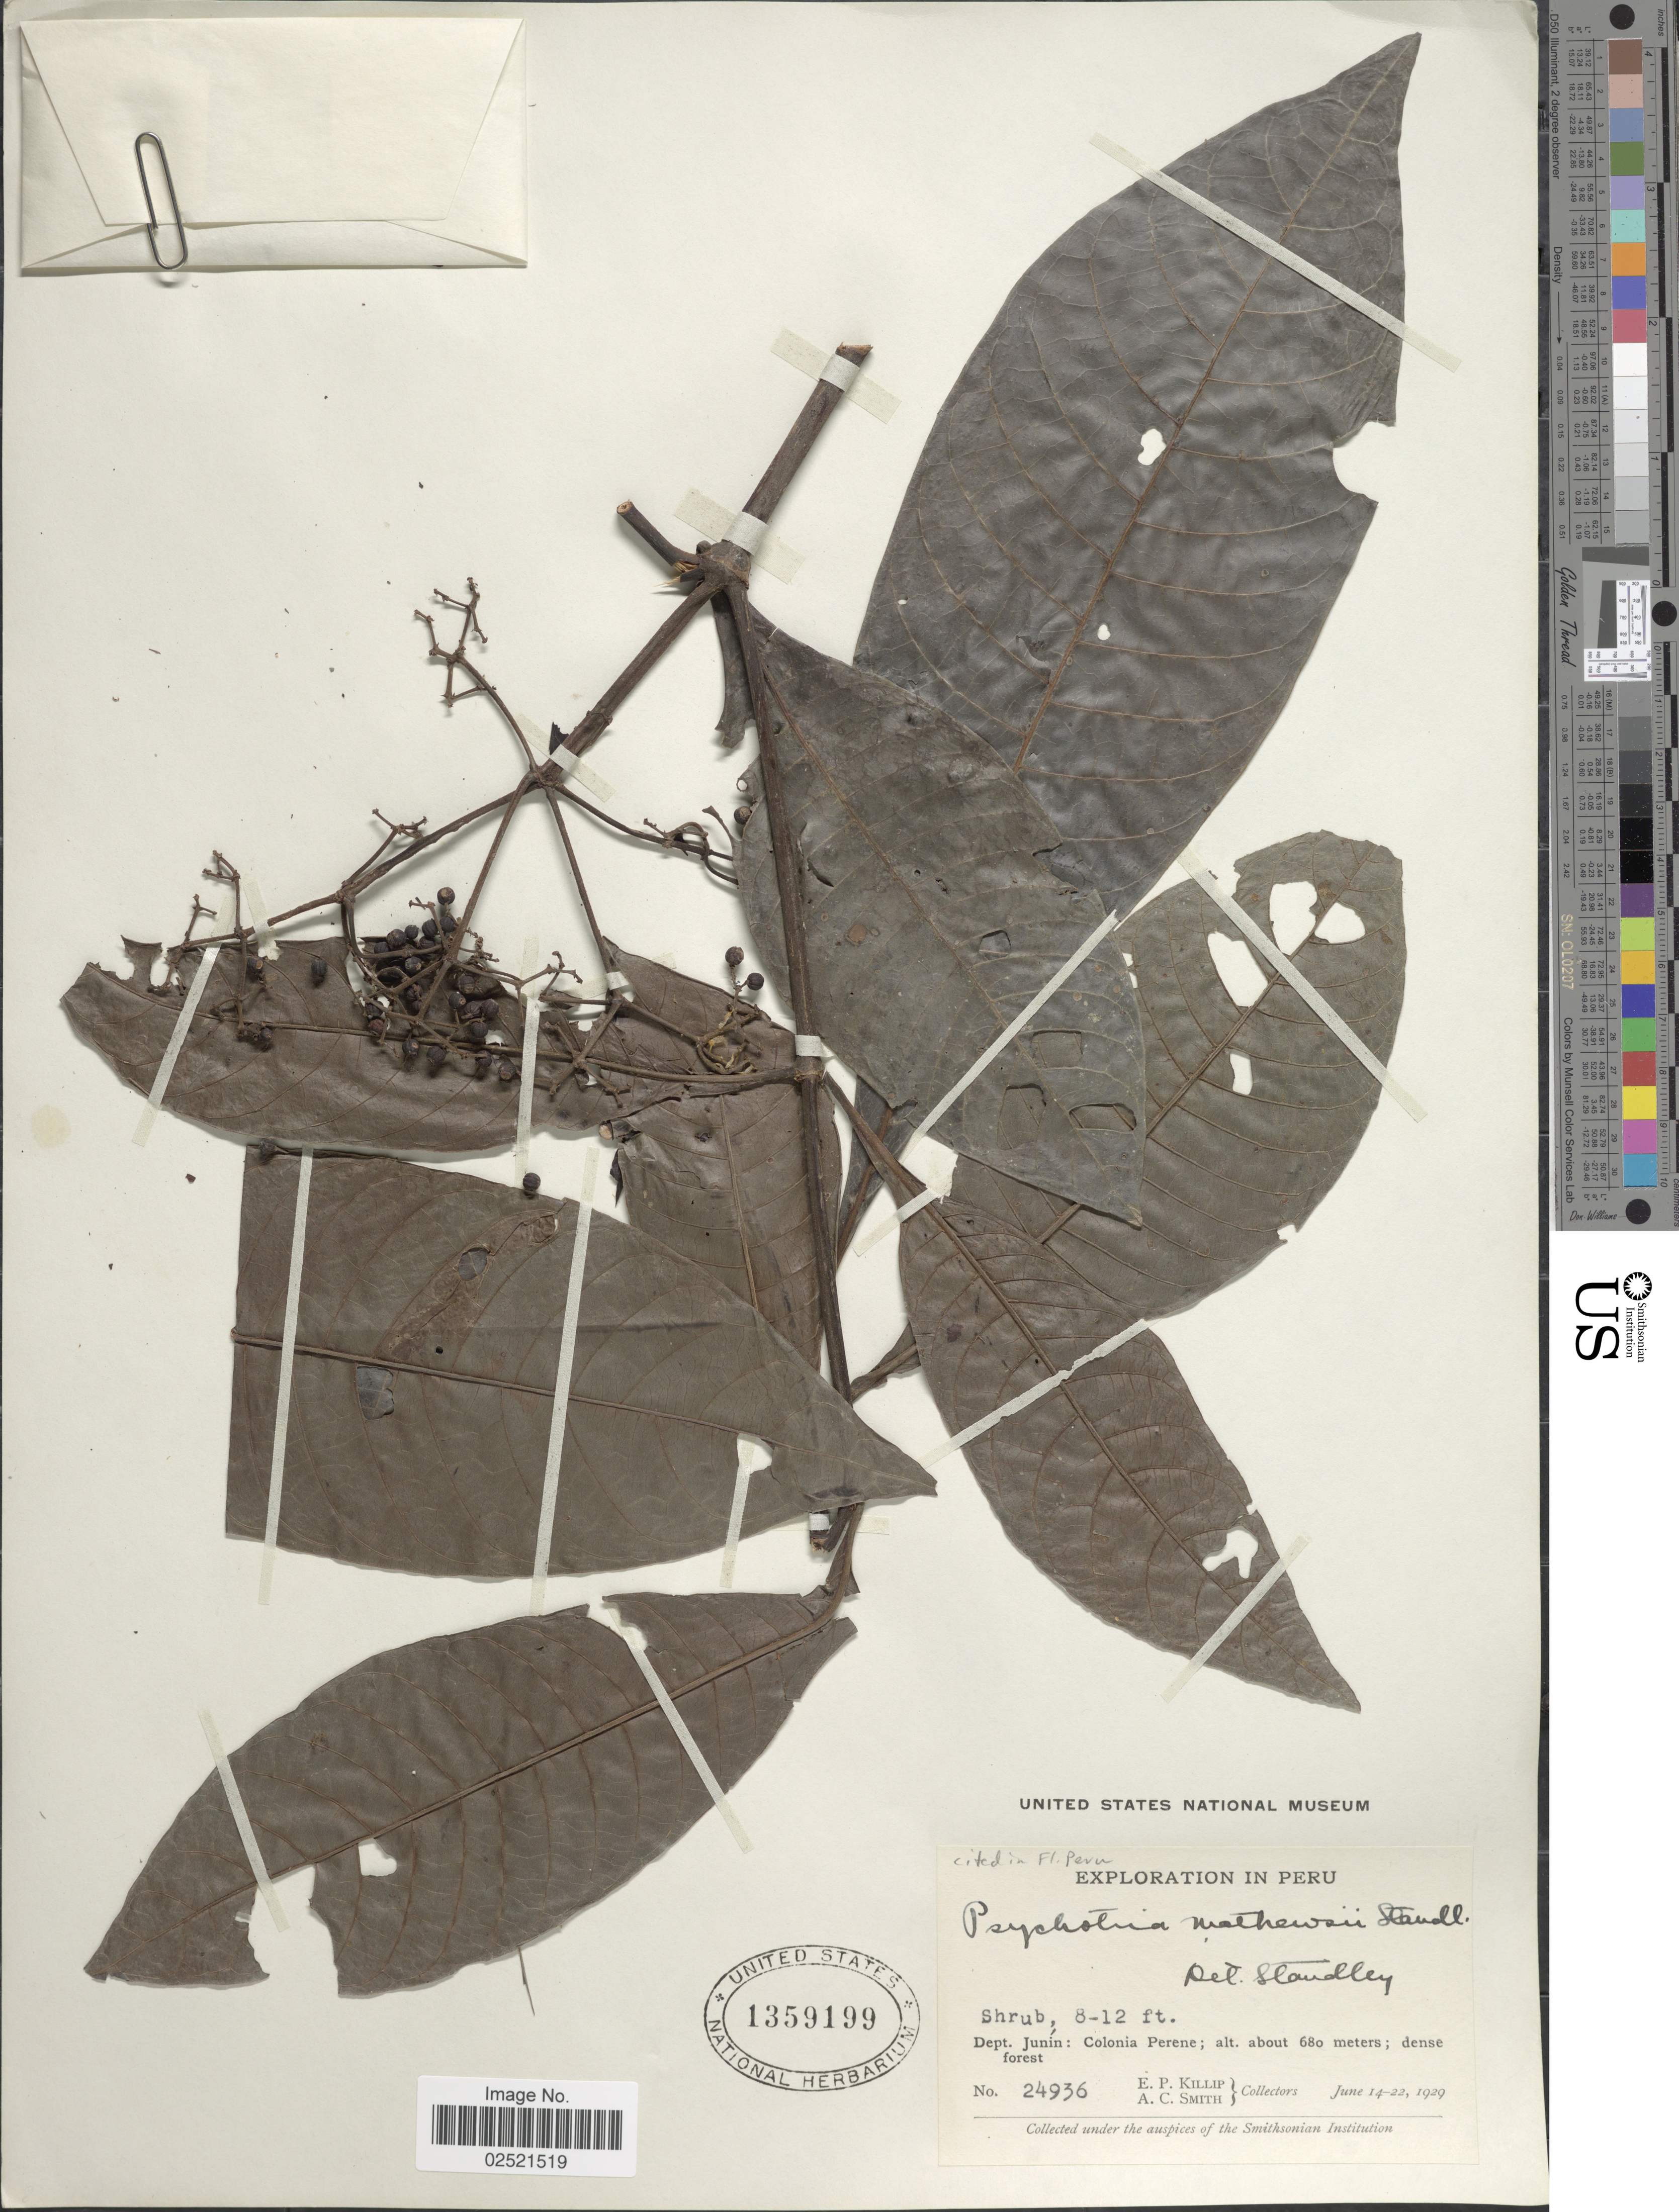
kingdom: Plantae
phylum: Tracheophyta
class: Magnoliopsida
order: Gentianales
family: Rubiaceae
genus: Psychotria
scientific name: Psychotria mathewsii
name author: Standl.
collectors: E. P. Killip & A. C. Smith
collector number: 24936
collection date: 1929-06-14/1929-06-22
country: Peru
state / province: Junín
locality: Colonia Perene.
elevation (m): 680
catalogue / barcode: US 1359199